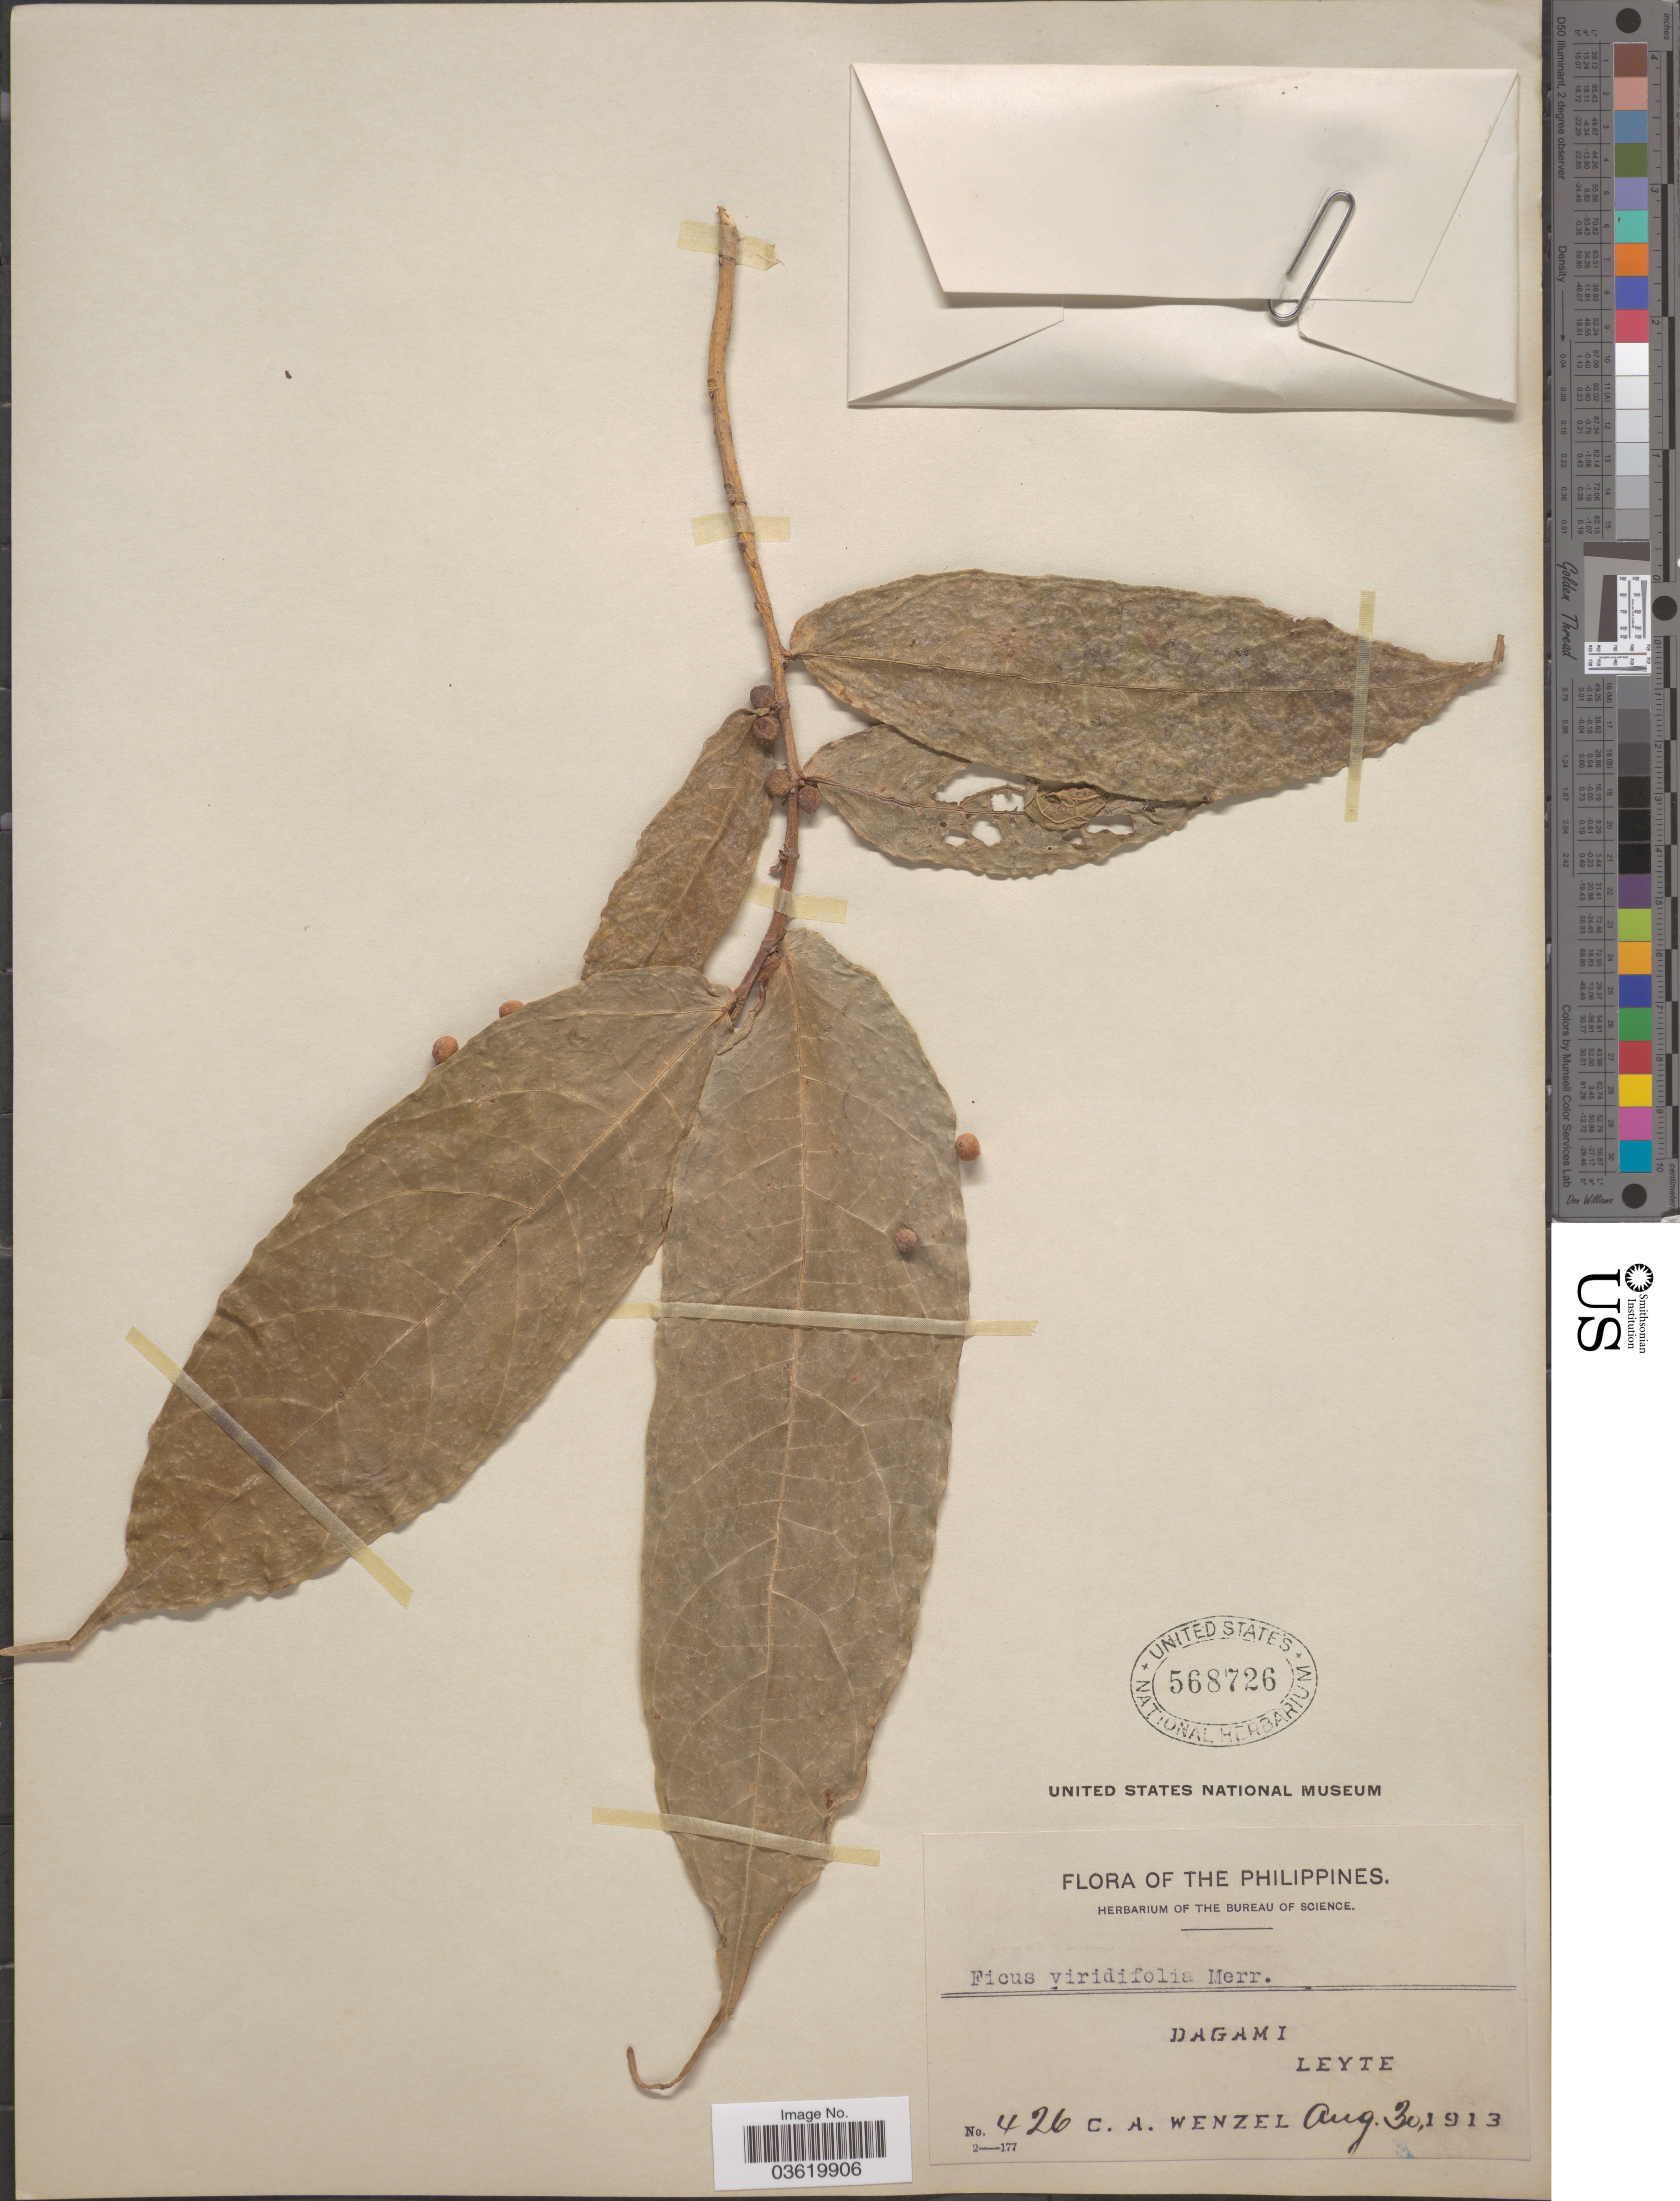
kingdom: Plantae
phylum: Tracheophyta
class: Magnoliopsida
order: Rosales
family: Moraceae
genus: Ficus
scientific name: Ficus viridifolia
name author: Merr.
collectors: C. Wenzel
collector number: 426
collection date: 1913-08-30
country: Philippines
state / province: Eastern Visayas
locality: Dagami, Leyte.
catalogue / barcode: US 568726